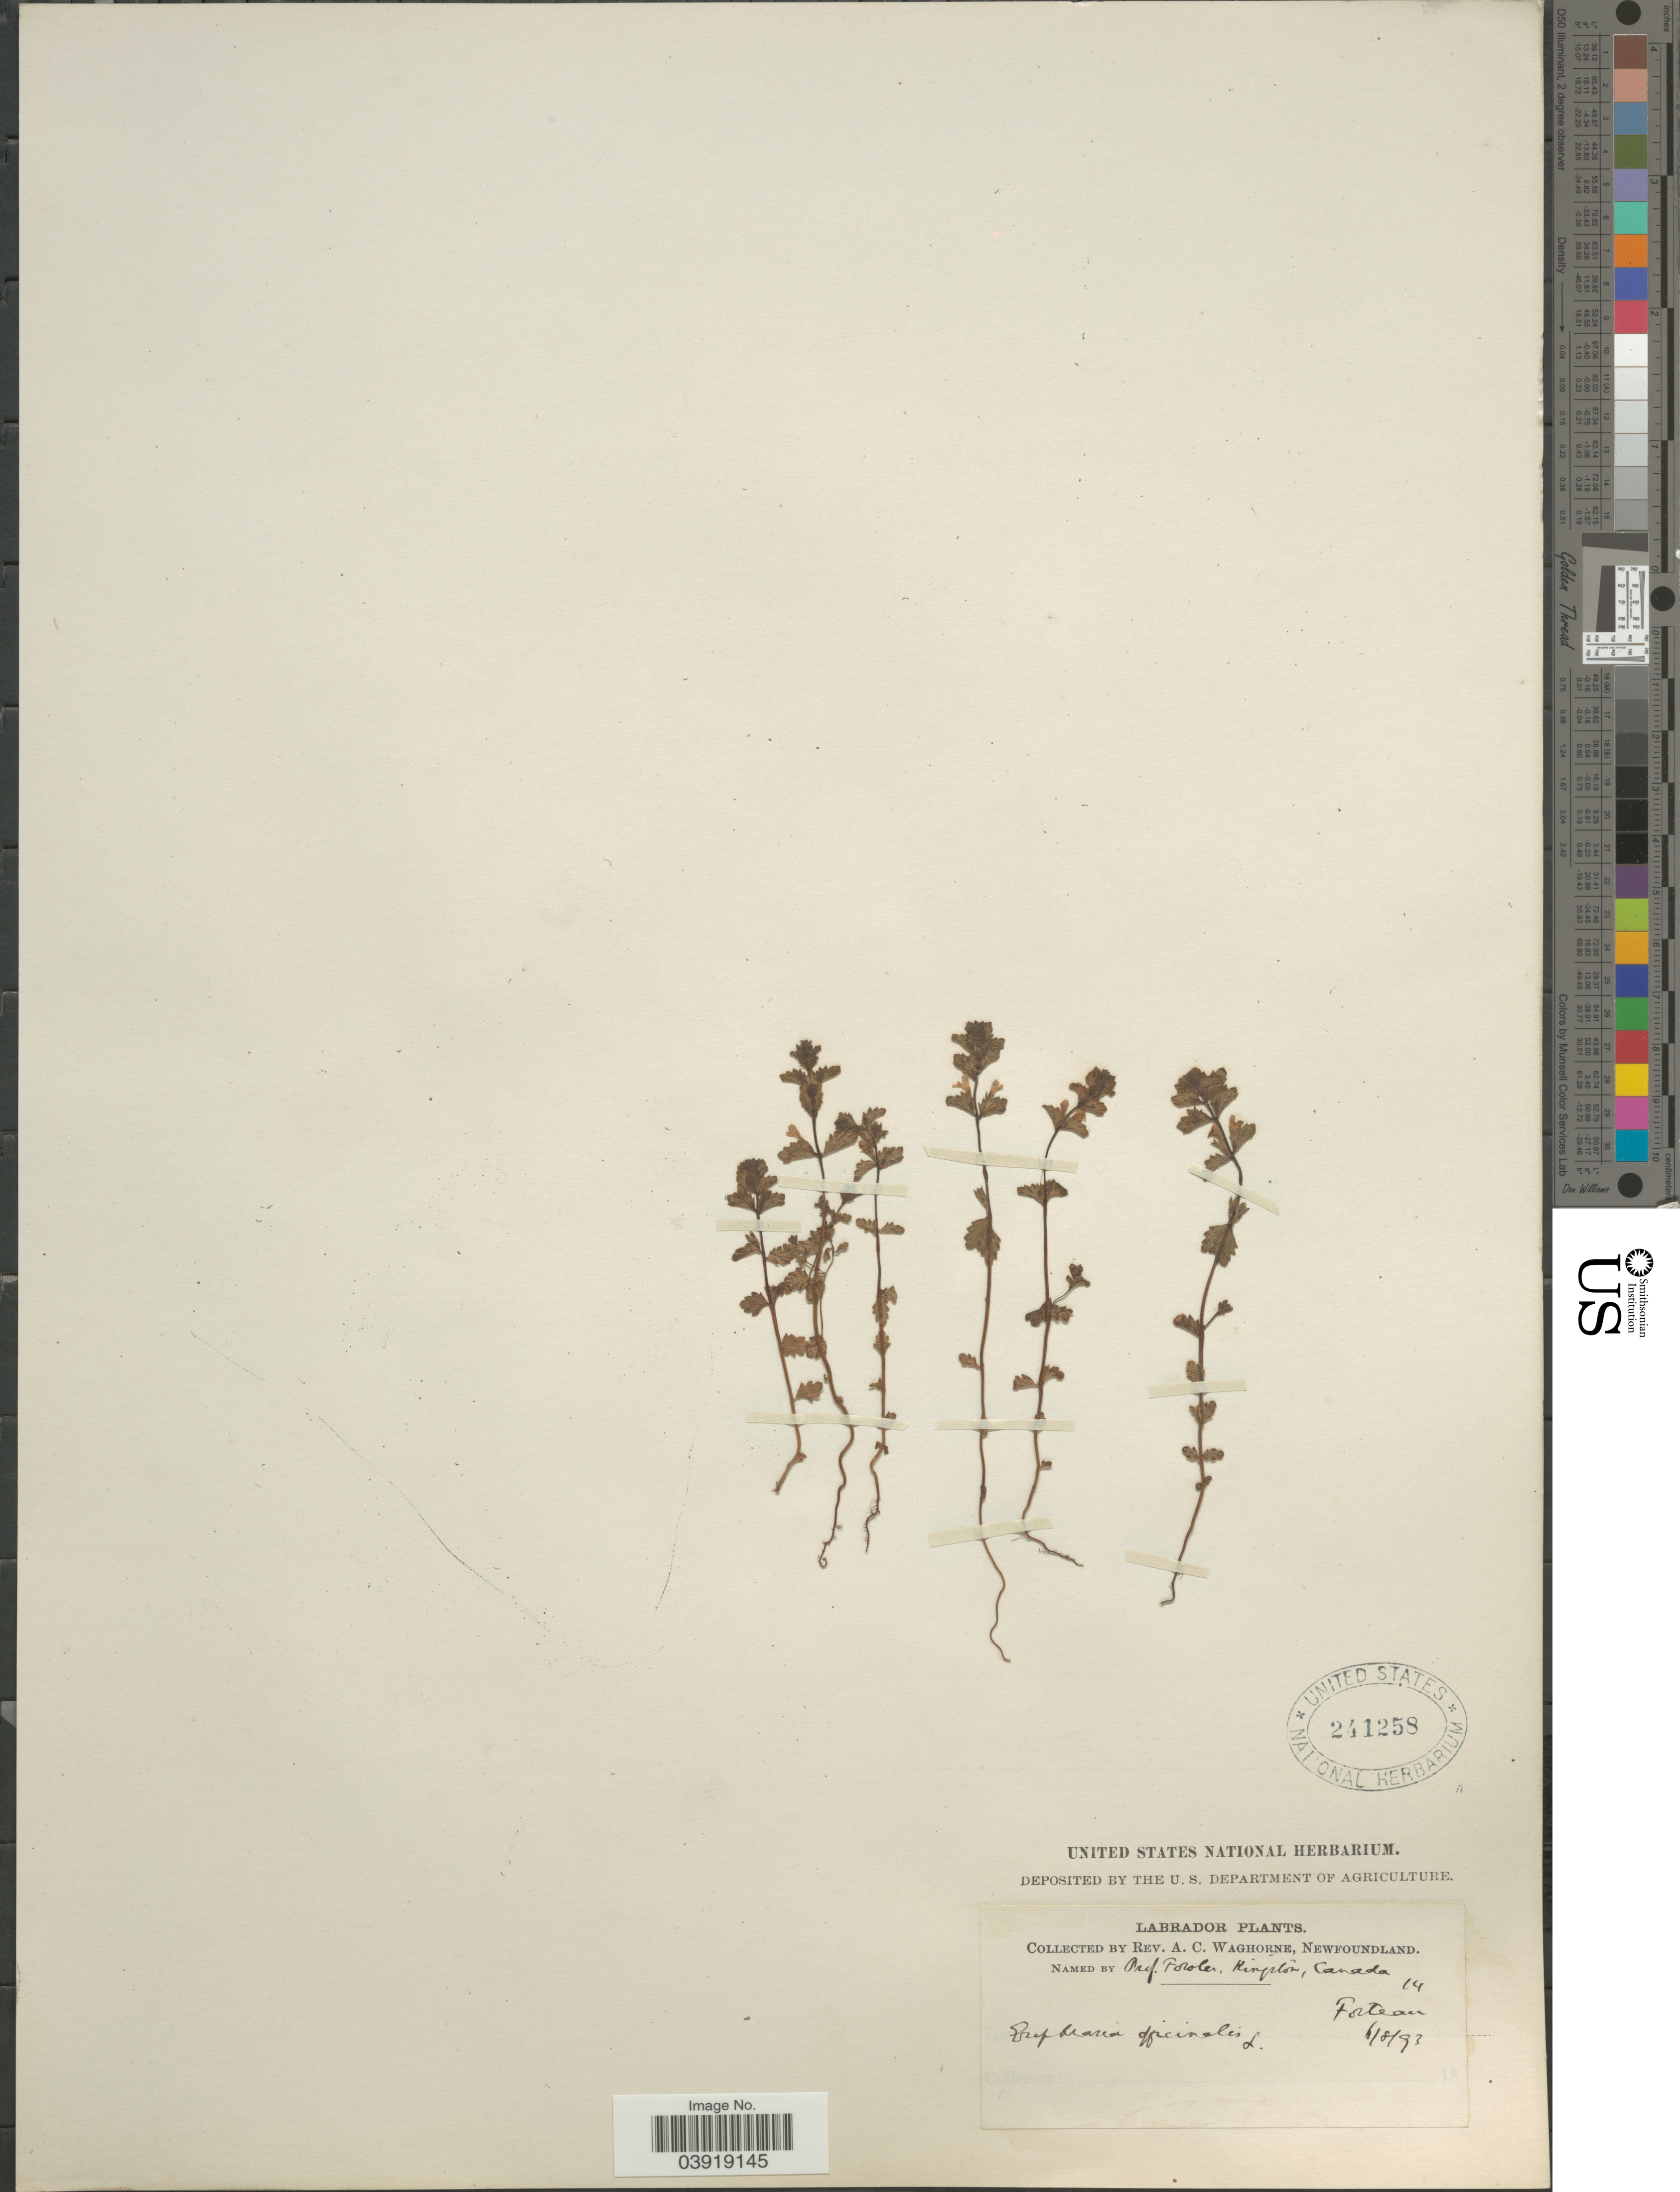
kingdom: Plantae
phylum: Tracheophyta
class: Magnoliopsida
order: Lamiales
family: Orobanchaceae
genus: Euphrasia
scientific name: Euphrasia sp.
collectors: A. Waghorne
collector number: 14?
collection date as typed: Transcribed d/m/y: 6/8/93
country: Canada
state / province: Newfoundland and Labrador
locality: Labrador. Forteau.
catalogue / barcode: US 241258